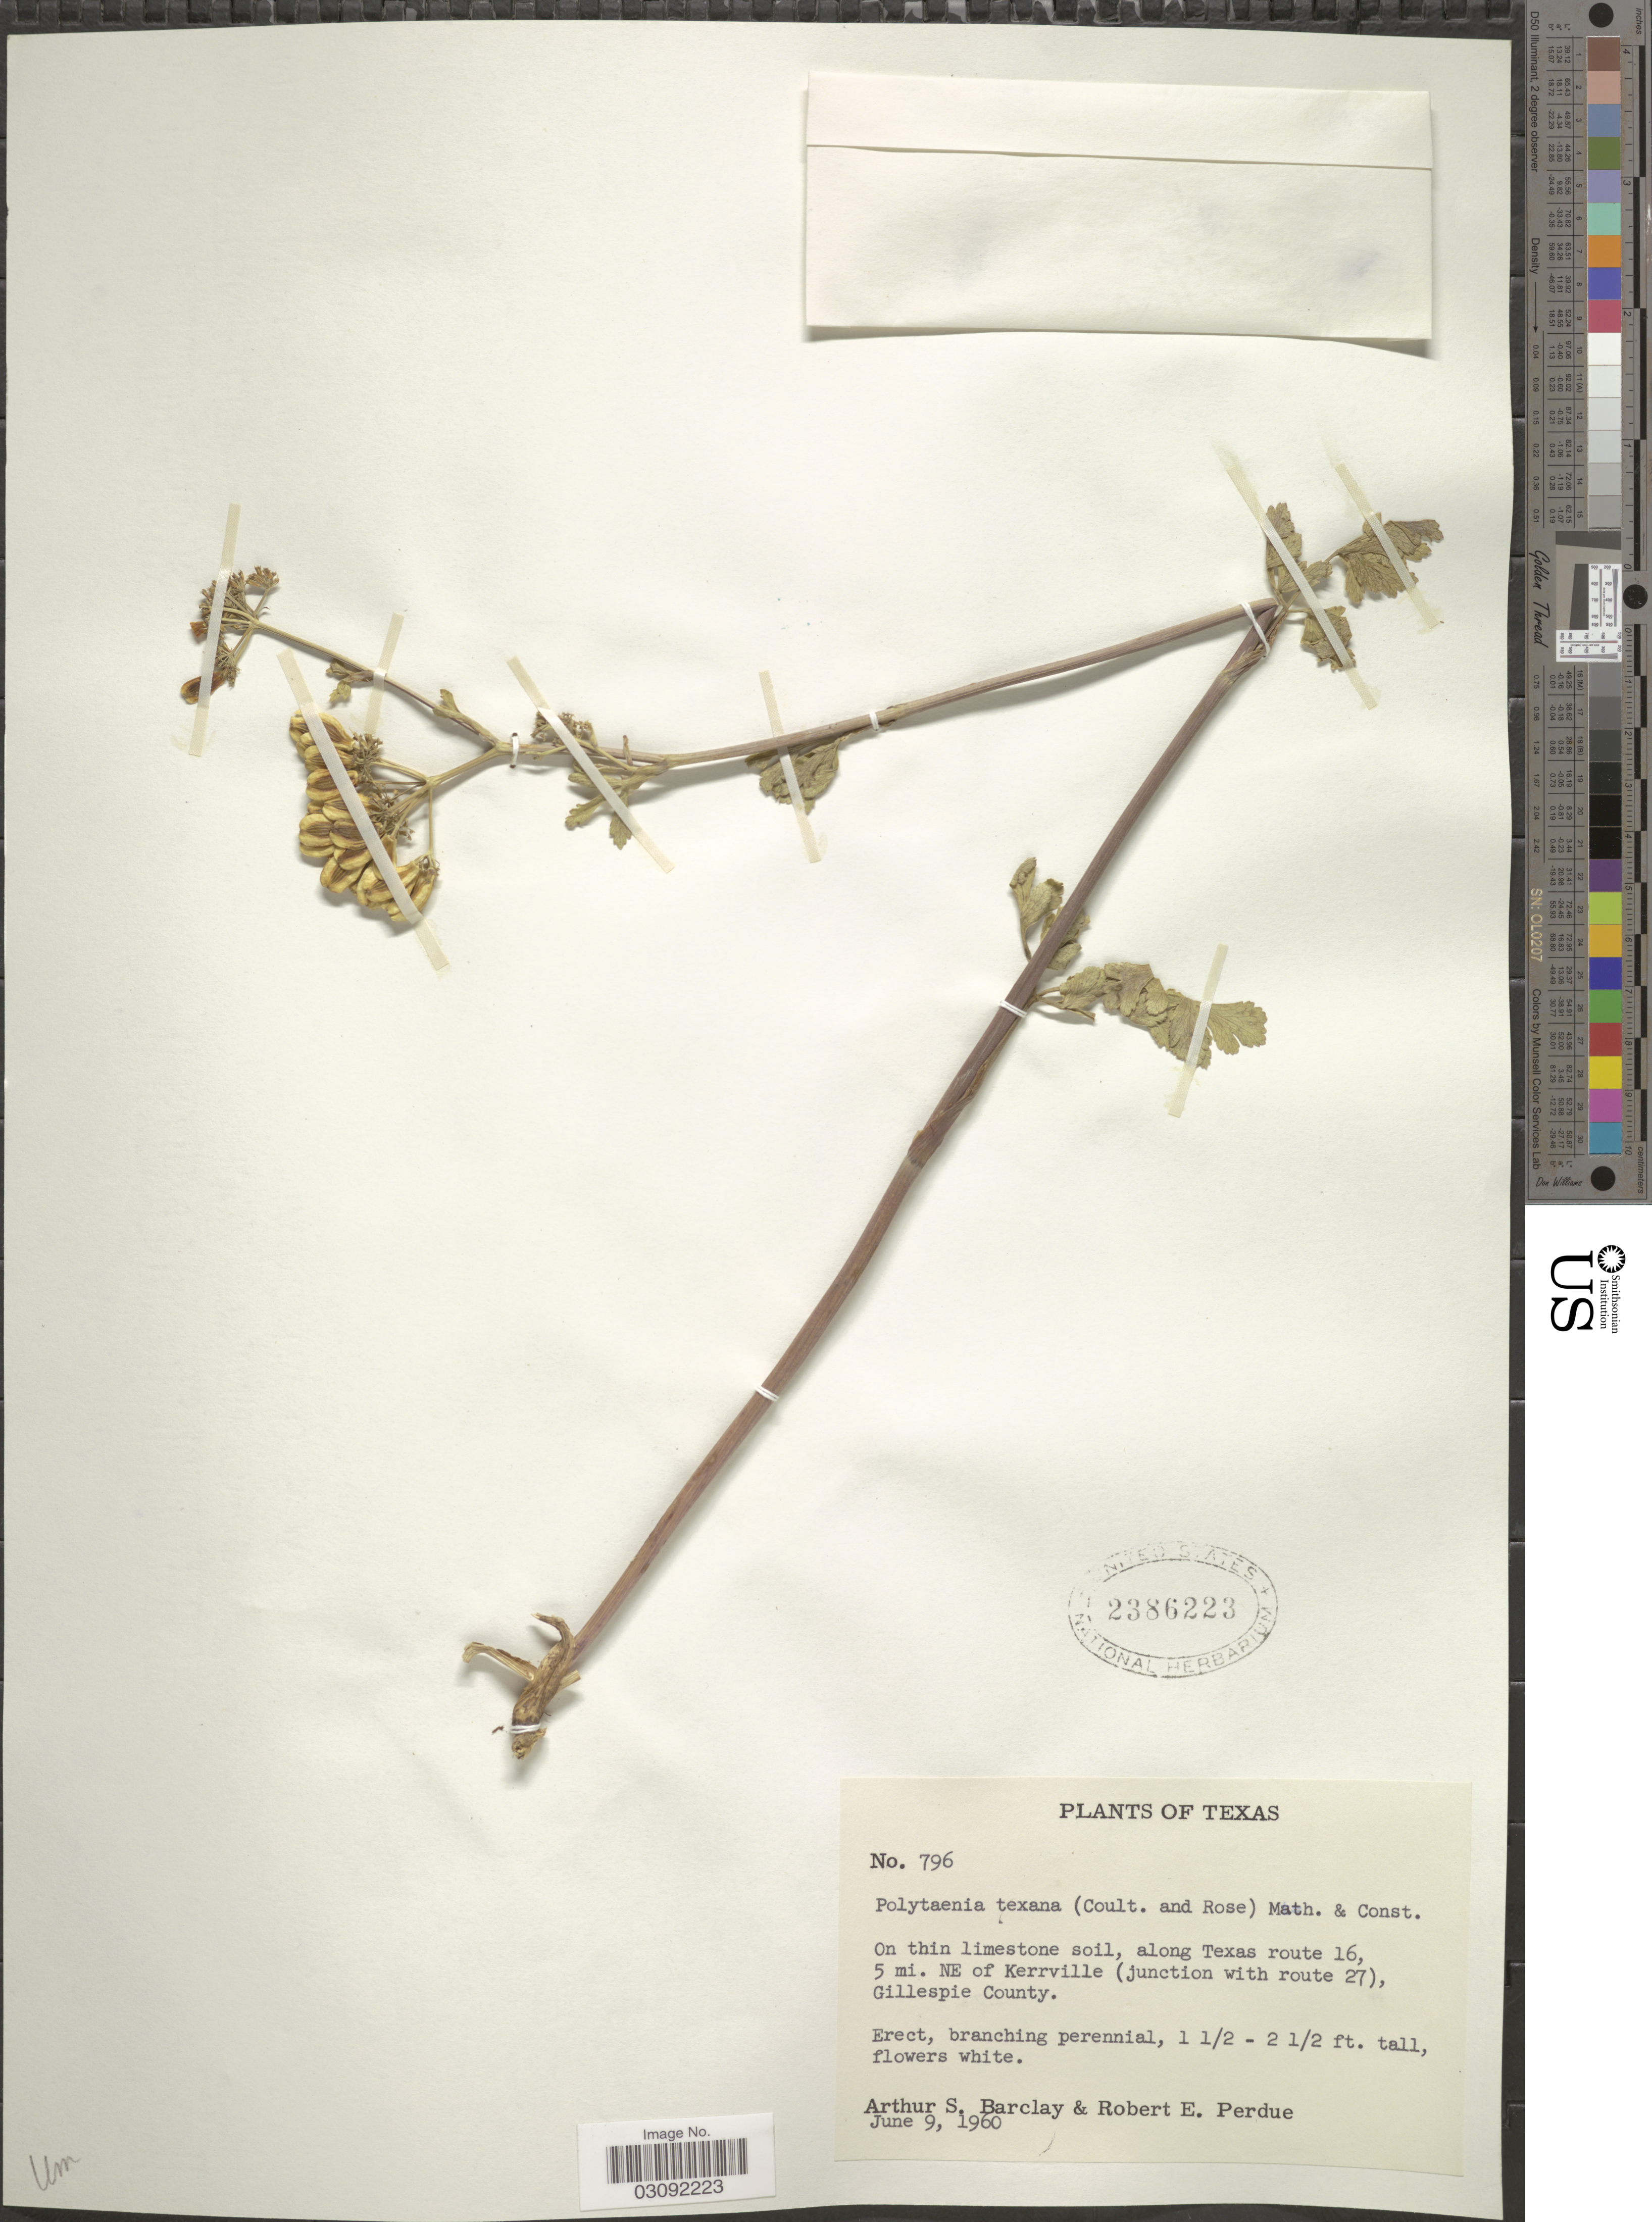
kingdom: Plantae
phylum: Tracheophyta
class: Magnoliopsida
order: Apiales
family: Apiaceae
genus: Polytaenia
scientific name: Polytaenia texana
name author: (J.M. Coult. & Rose) Mathias & Constance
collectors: A. S. Barclay & R. E. Perdue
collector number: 796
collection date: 1960-06-09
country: United States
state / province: Texas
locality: Along Texas route 16, 5 mi. NE of Kerrville (junction with route 27), Gillespie County.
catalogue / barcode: US 2386223